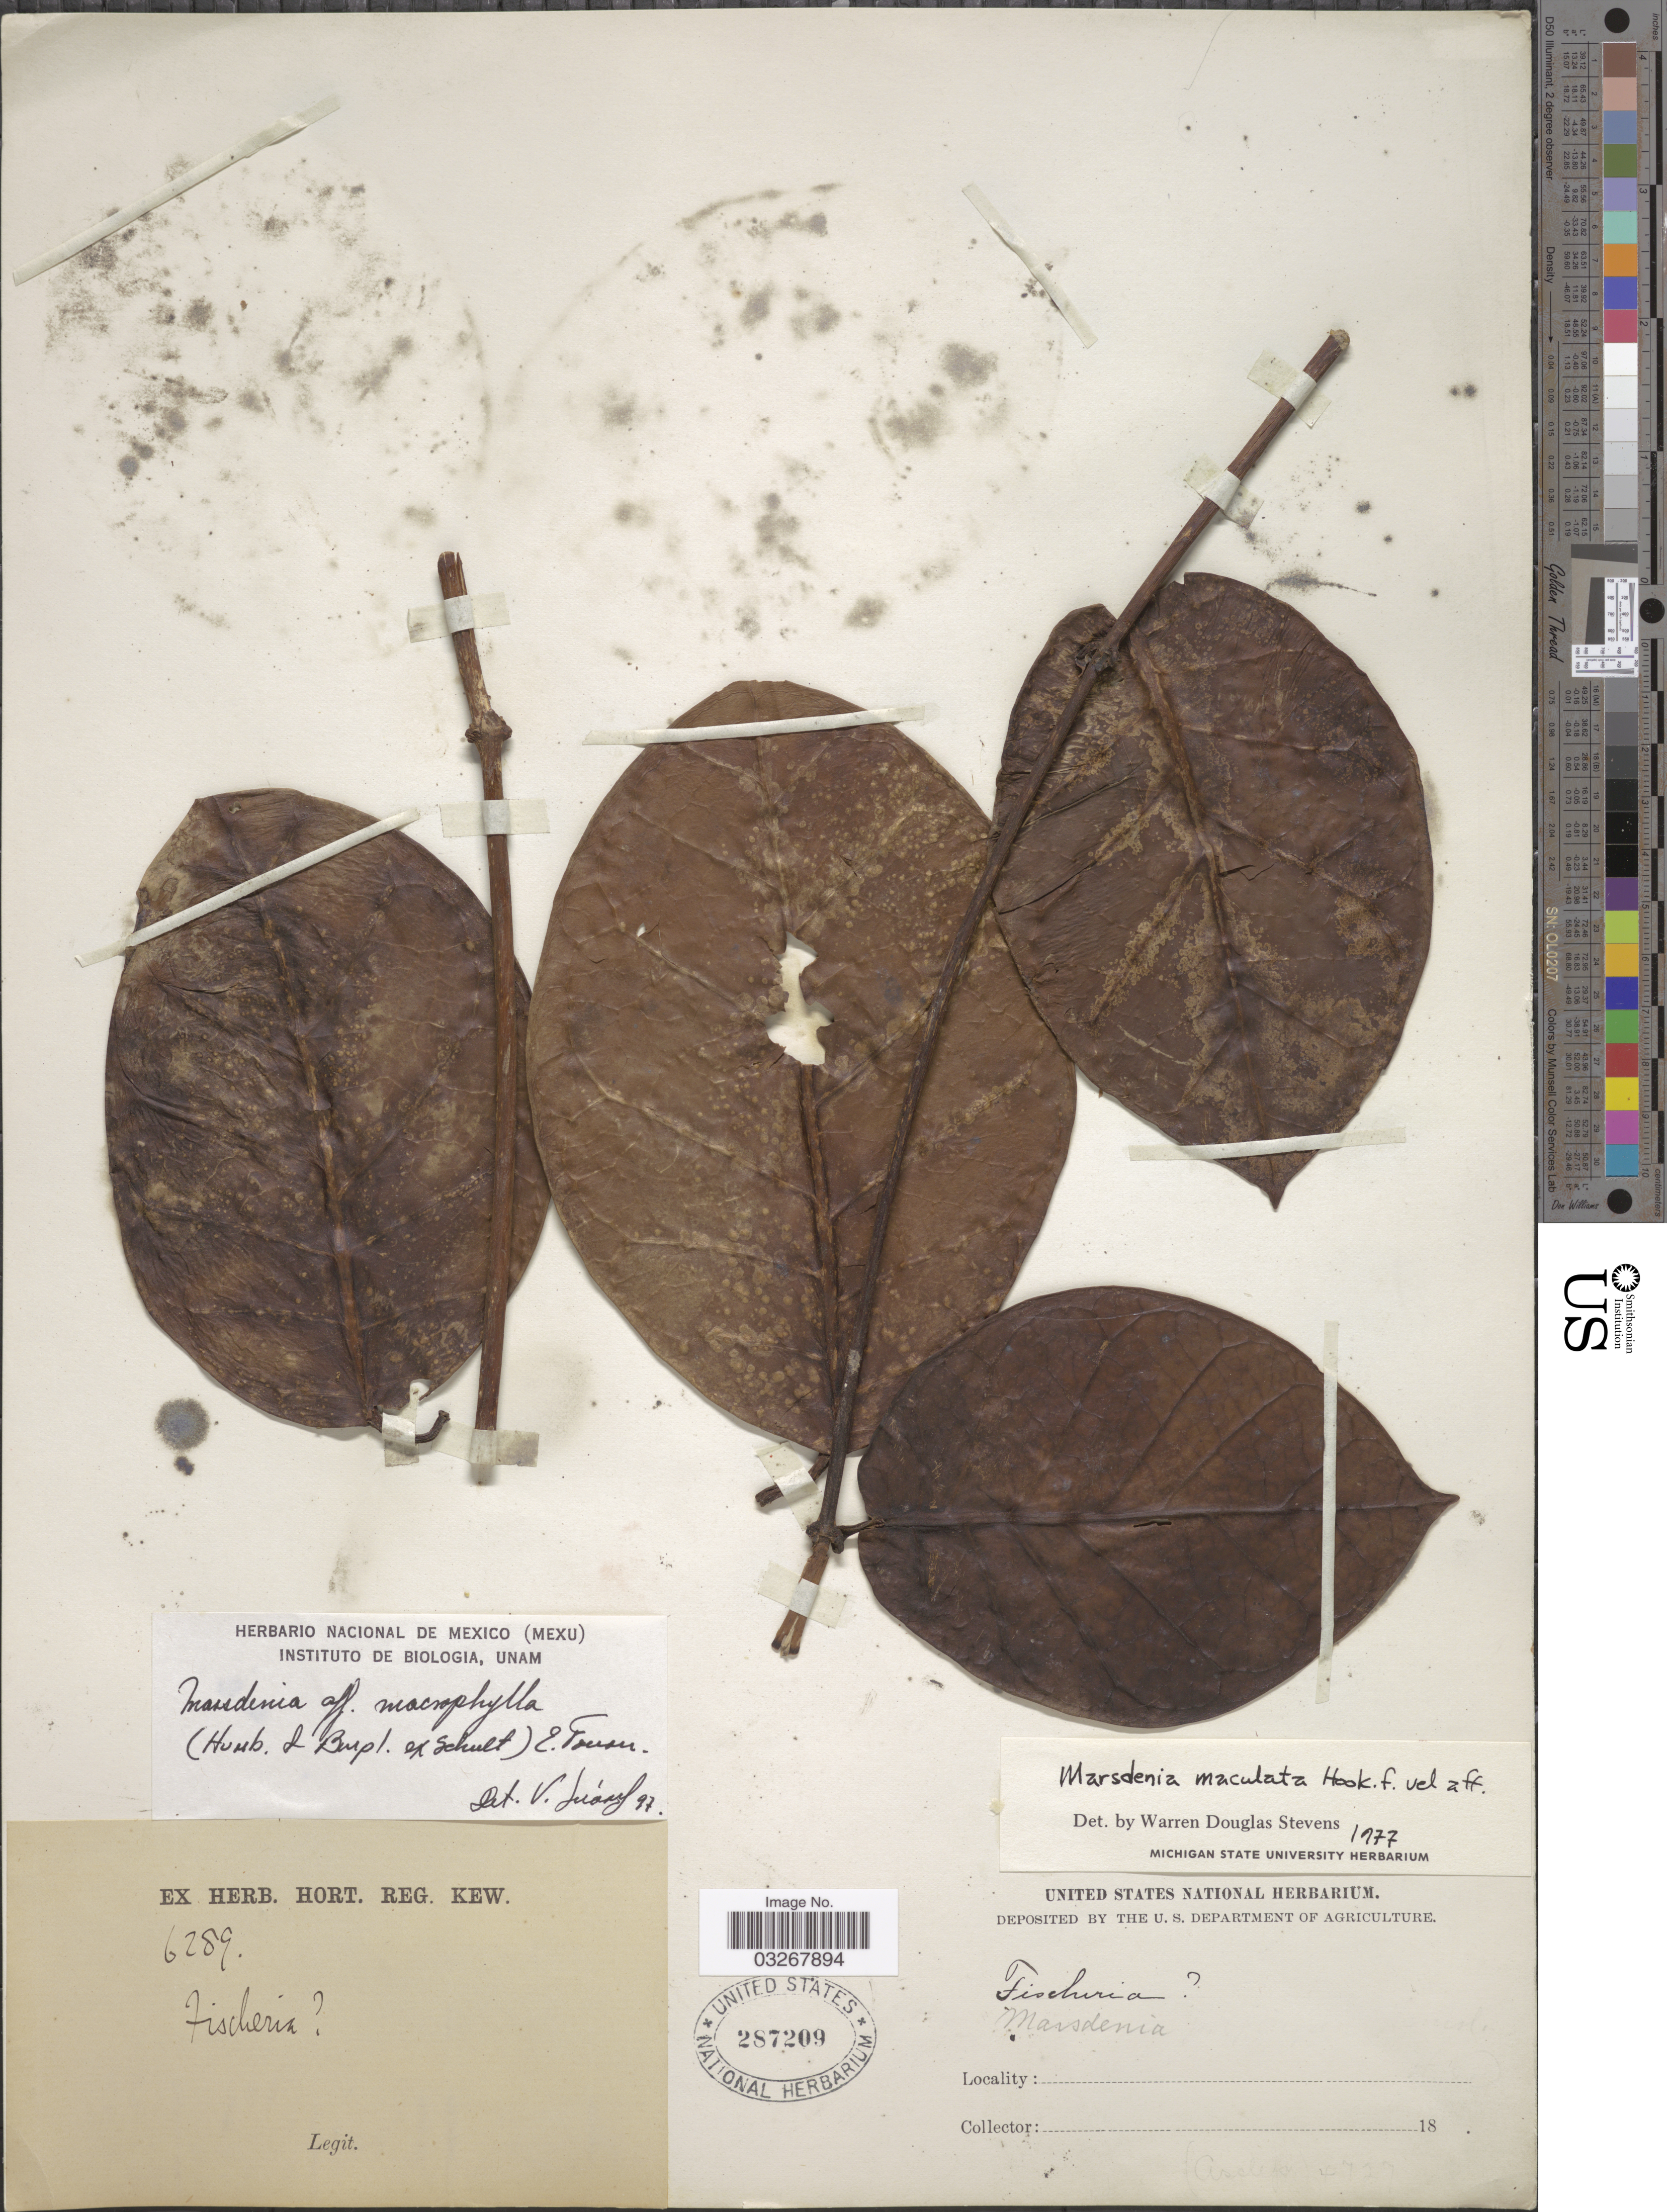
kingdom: Plantae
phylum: Tracheophyta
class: Magnoliopsida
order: Gentianales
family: Apocynaceae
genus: Marsdenia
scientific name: Marsdenia macrophylla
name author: (Humb. & Bonpl. ex Schult.) E. Fourn.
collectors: ex herb. Hort. Reg. Kew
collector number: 6289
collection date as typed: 18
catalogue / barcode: US 287209